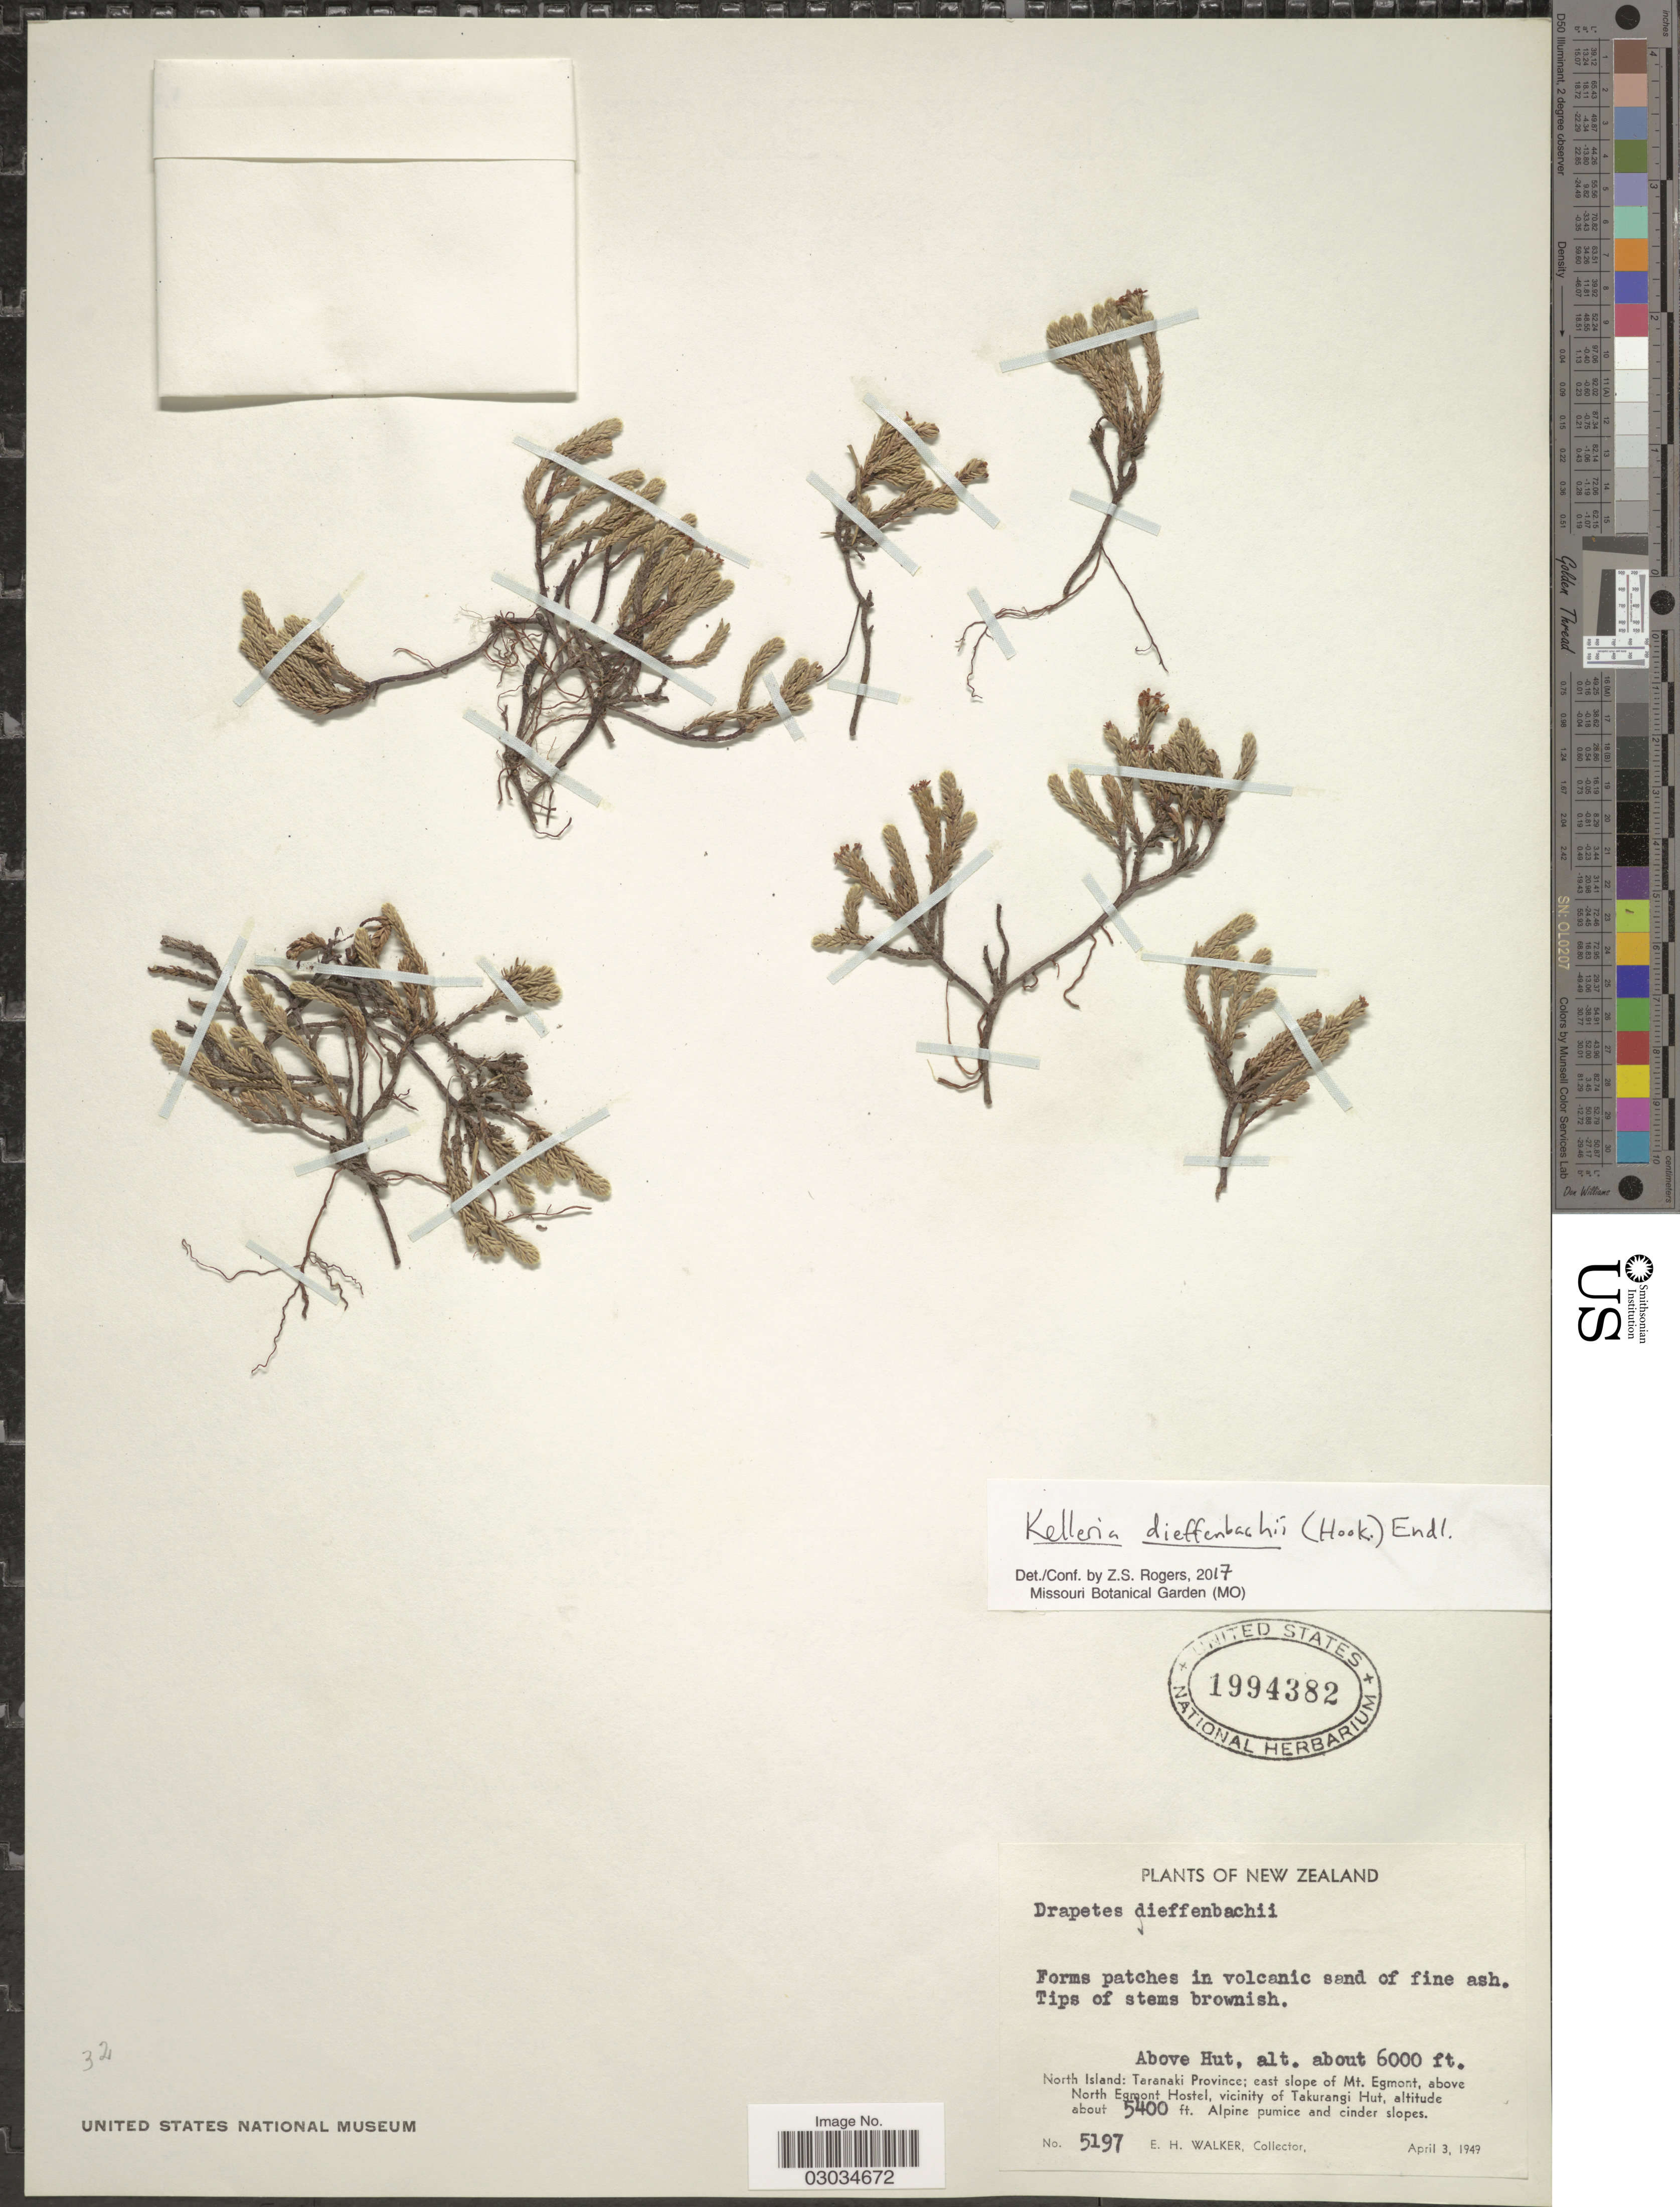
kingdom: Plantae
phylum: Tracheophyta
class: Magnoliopsida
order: Malvales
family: Thymelaeaceae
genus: Kelleria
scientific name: Kelleria dieffenbachii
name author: (Hook.) Endl.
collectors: E. H. Walker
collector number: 5197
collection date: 1949-04-03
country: New Zealand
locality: Above Hut. North Island: Taranaki Province; east slope of Mt. Egmont, above North Egmont Hostel, vicinity of Takurangi Hut.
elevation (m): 1646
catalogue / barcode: US 1994382